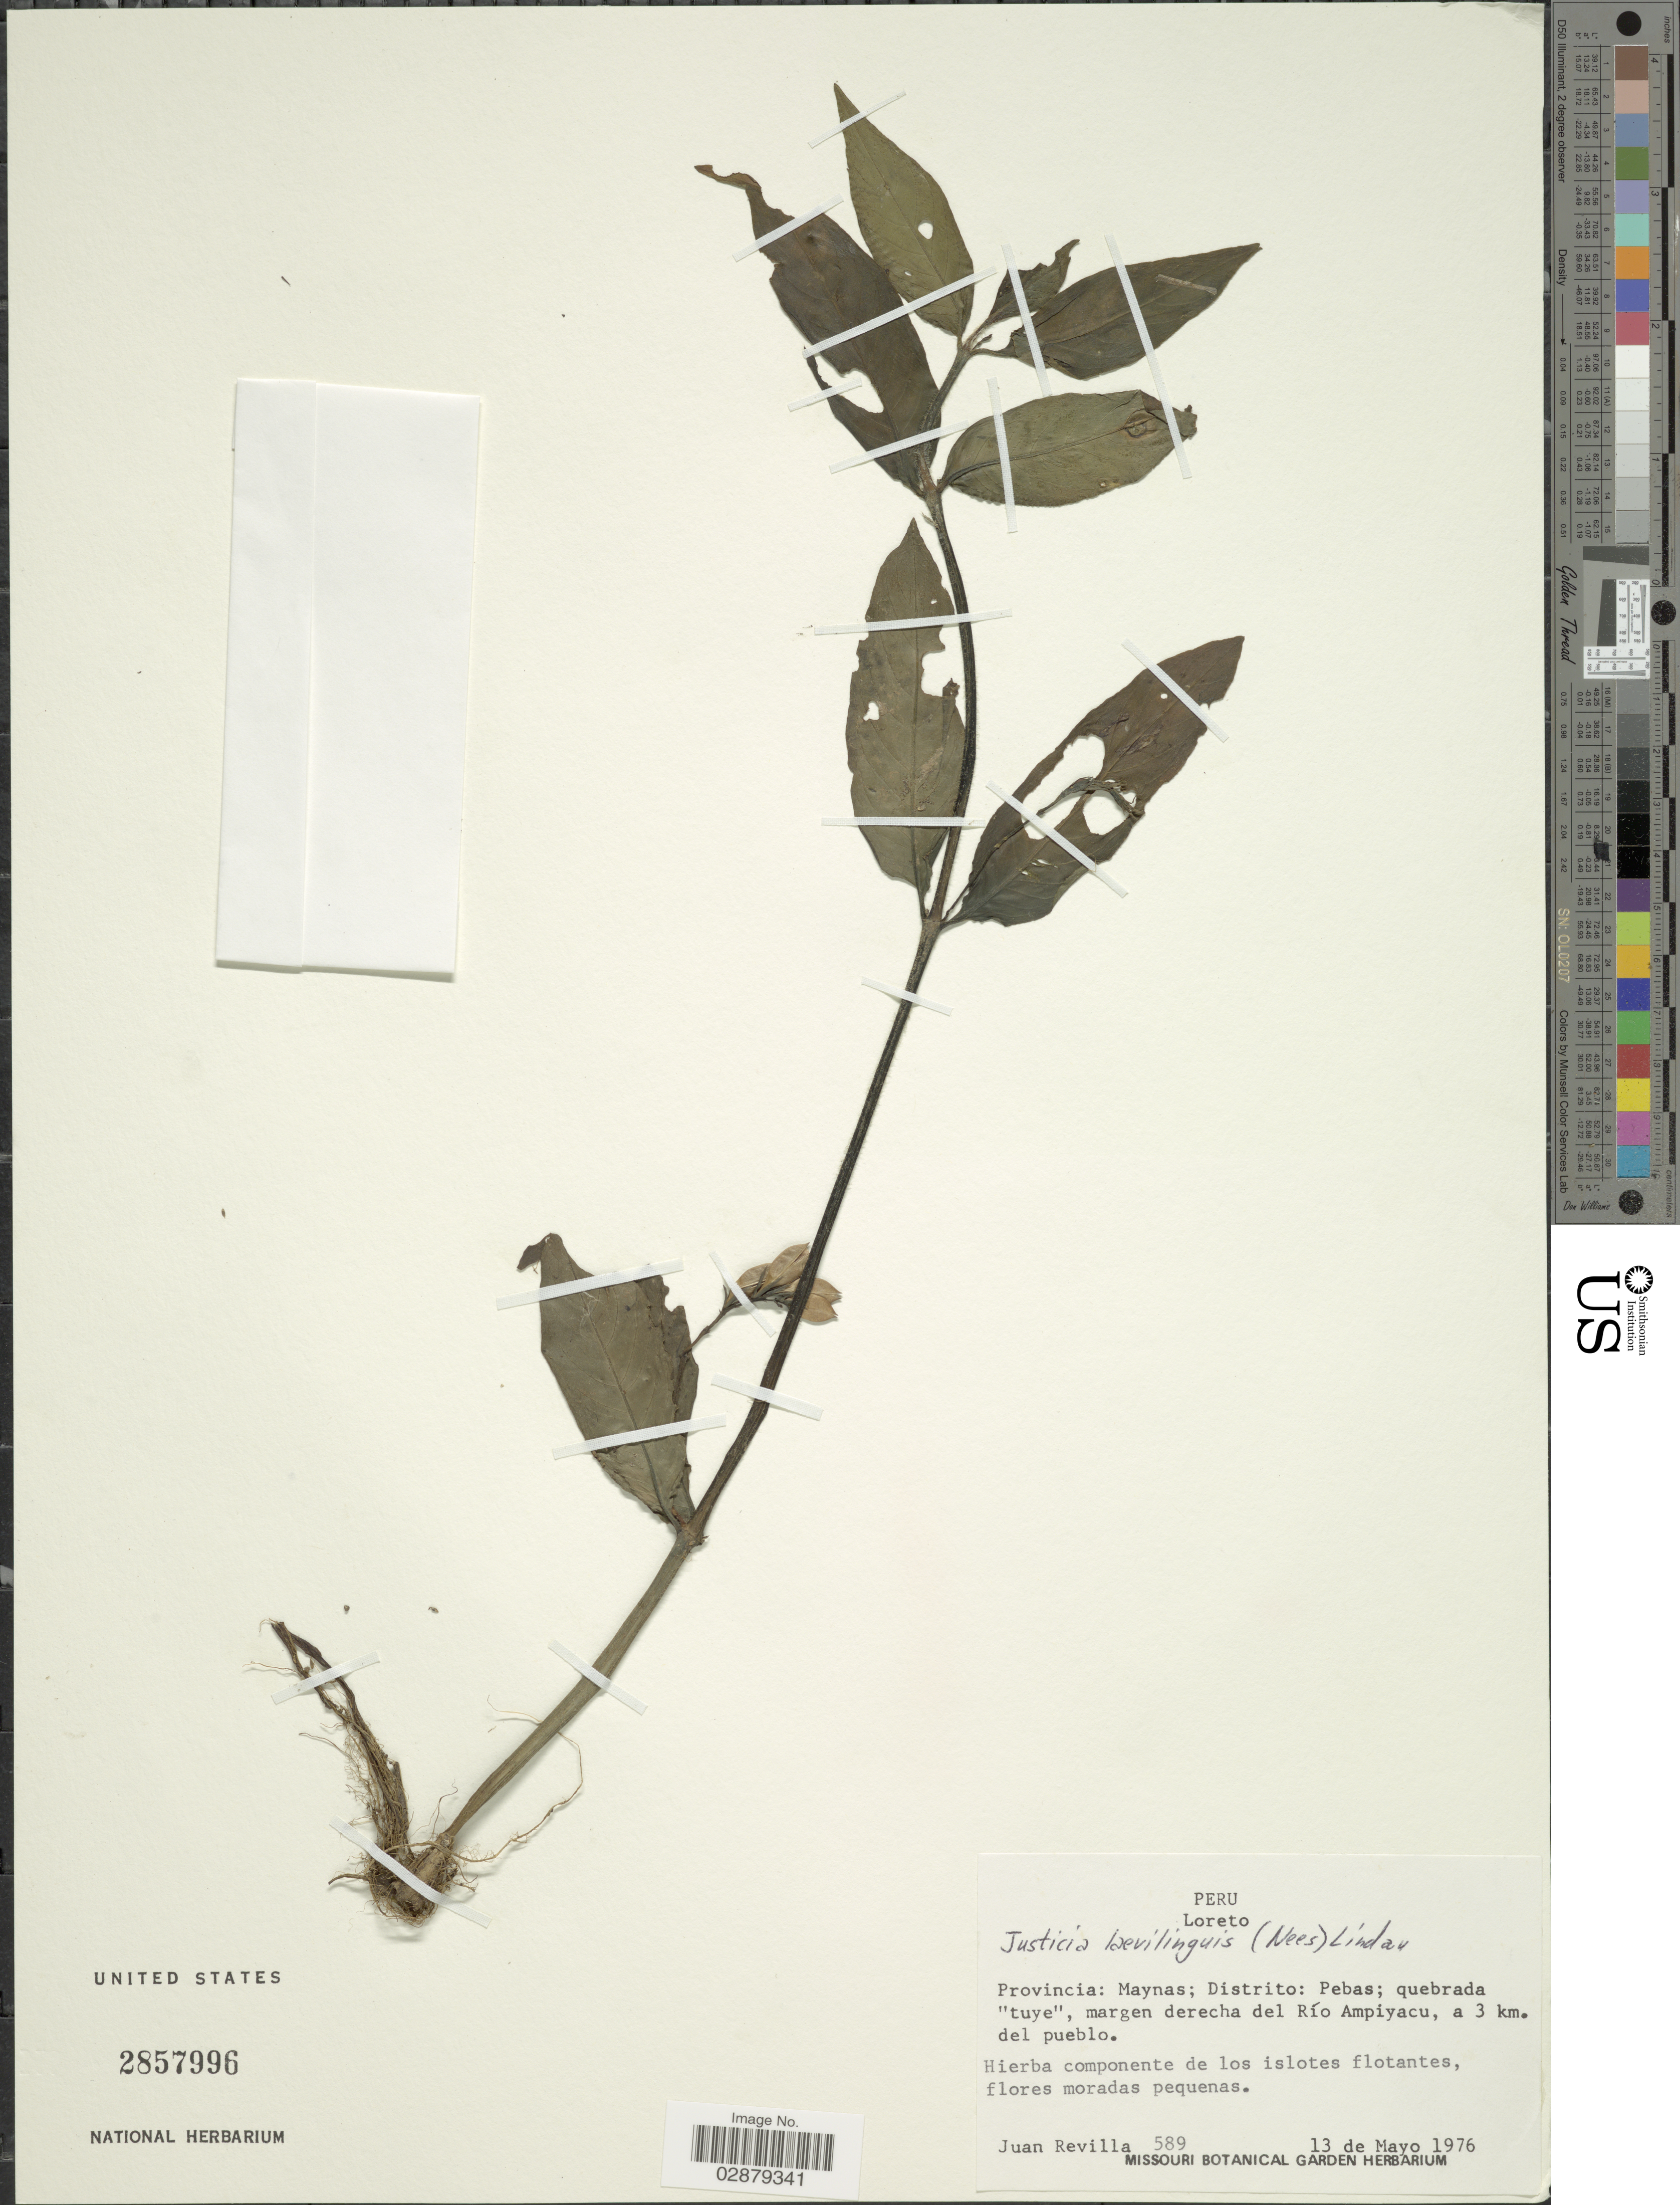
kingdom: Plantae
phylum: Tracheophyta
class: Magnoliopsida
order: Lamiales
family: Acanthaceae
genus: Justicia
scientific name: Justicia laevilinguis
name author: (Nees) Lindau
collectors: J. Revilla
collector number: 589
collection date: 1976-05-13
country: Peru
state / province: Loreto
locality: Provincia: Maynas; Distrito: Pebas; quebrada "tuye", margen derecha del Río Ampiyacu, a 3 km. del pueblo.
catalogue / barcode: US 2857996